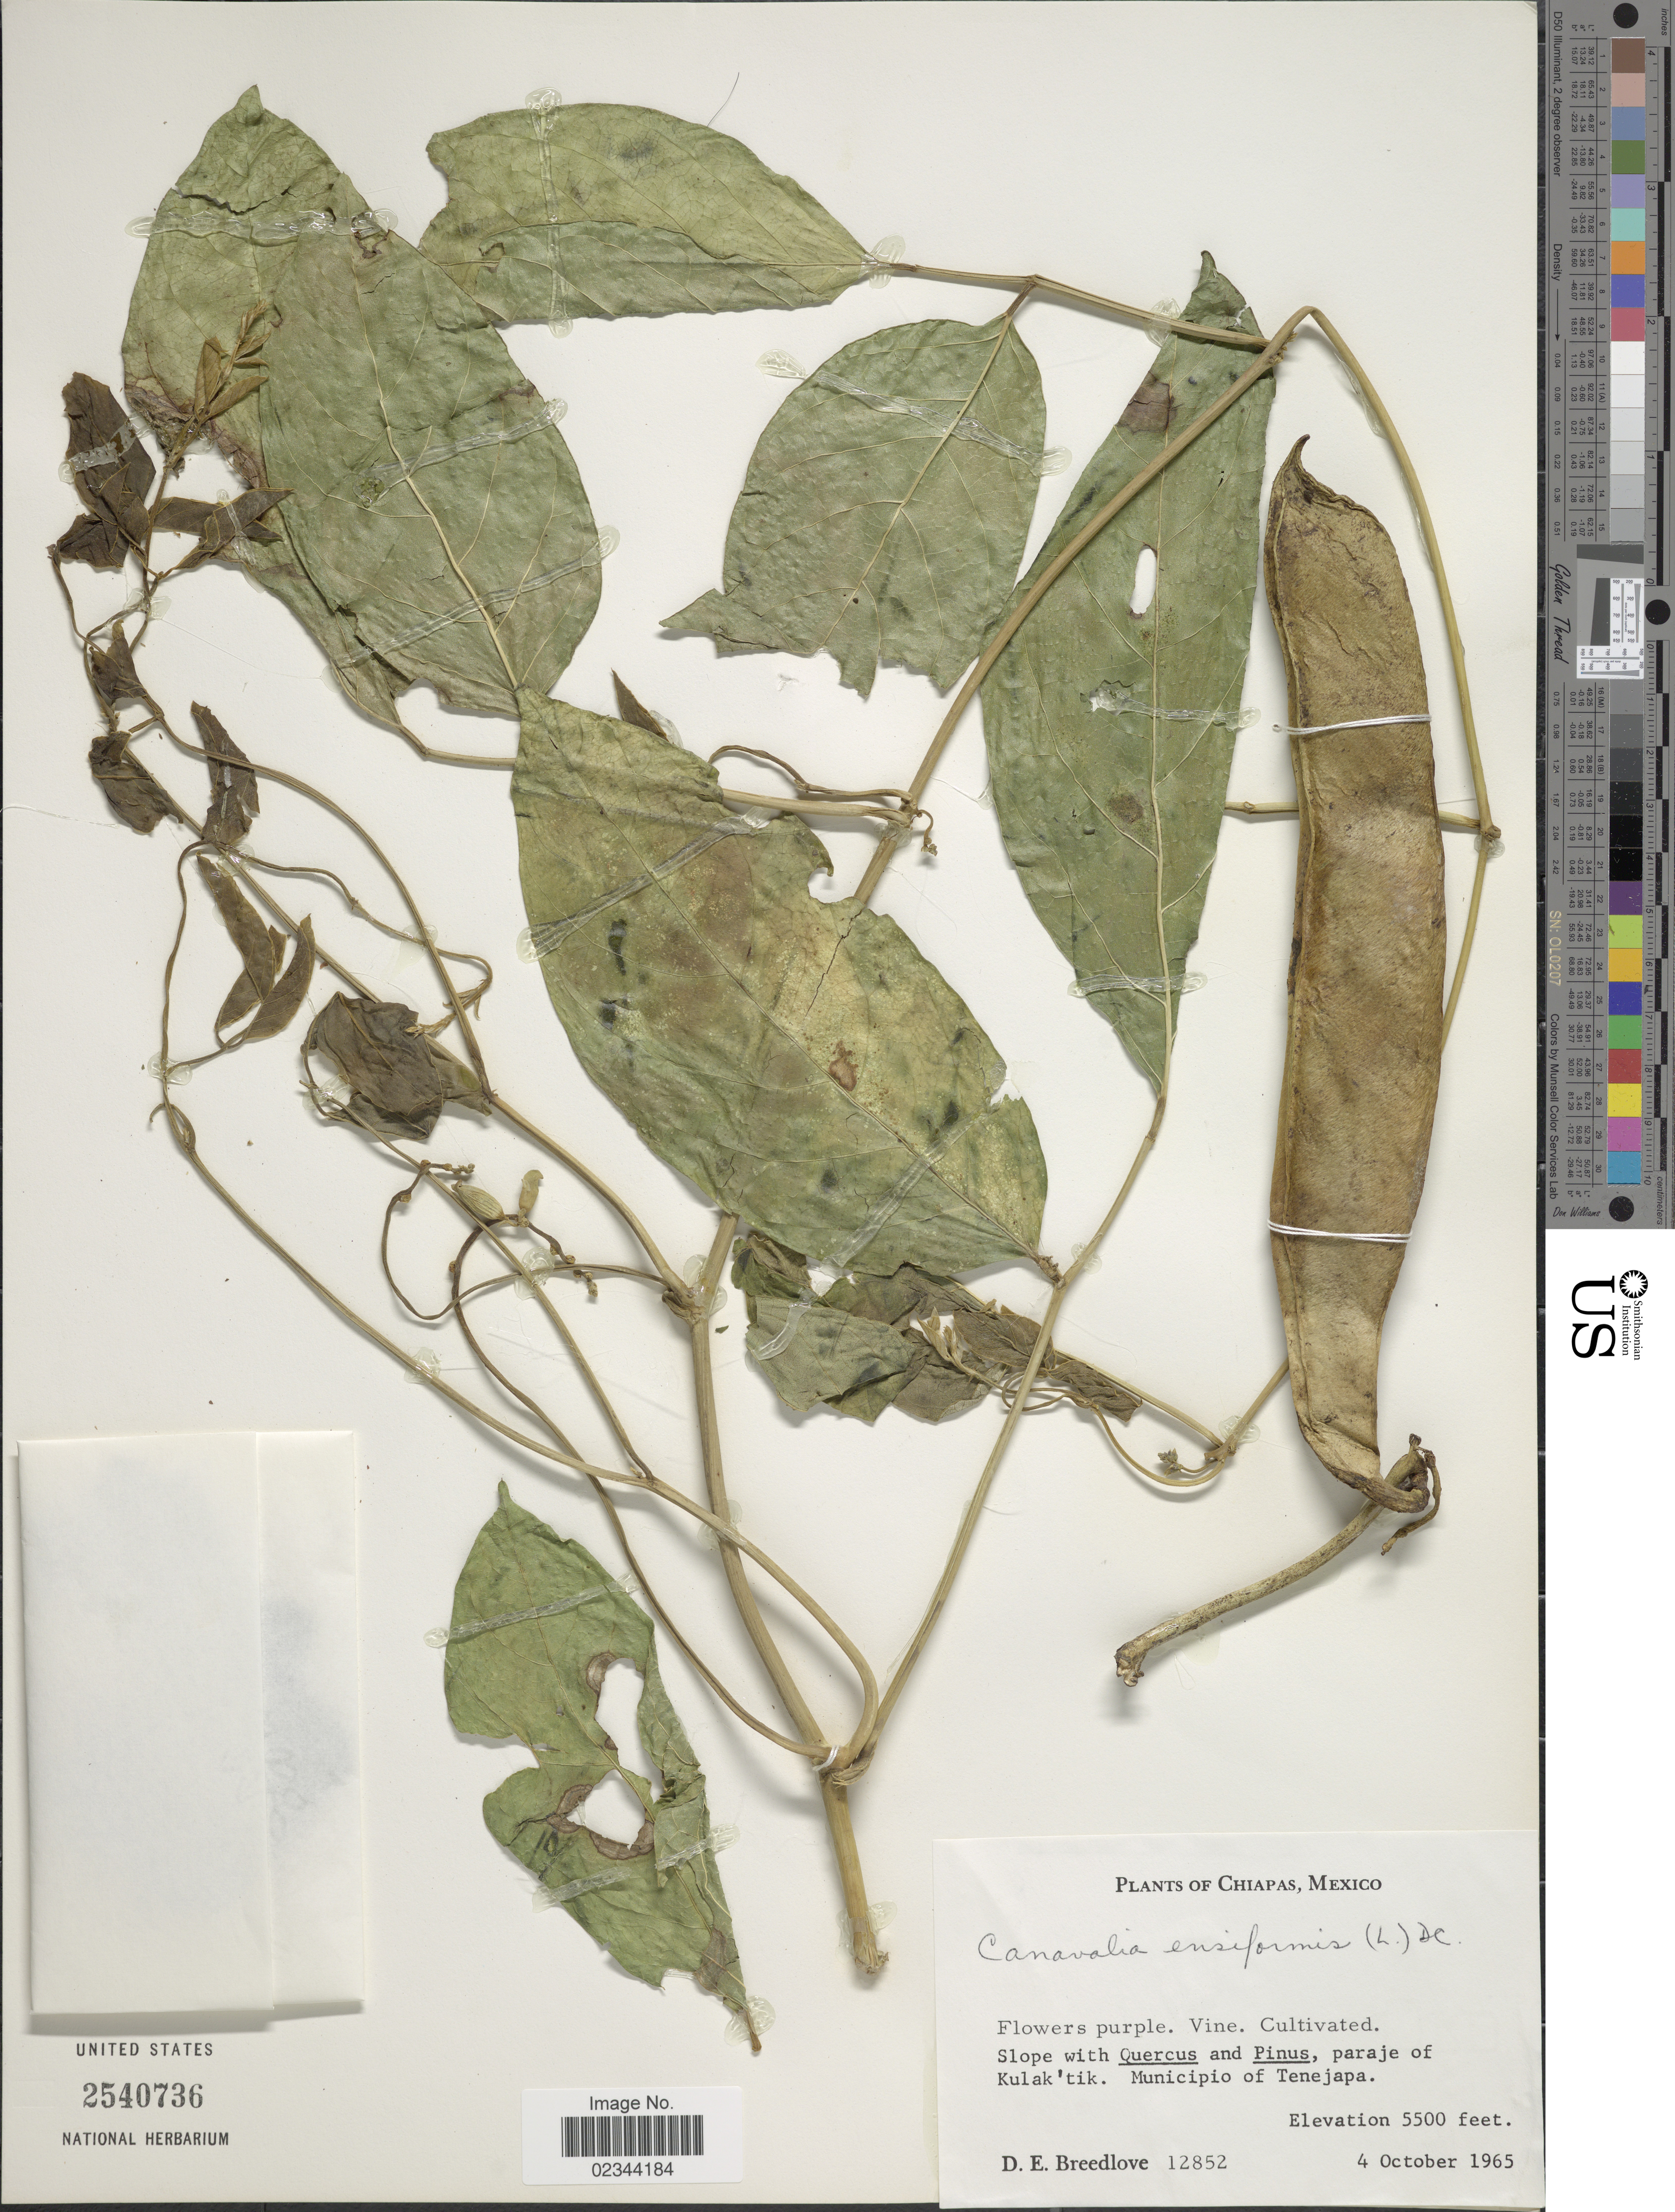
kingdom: Plantae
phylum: Tracheophyta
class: Magnoliopsida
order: Fabales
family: Fabaceae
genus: Canavalia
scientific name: Canavalia ensiformis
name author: (L.) DC.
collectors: D. E. Breedlove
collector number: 12852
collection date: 1965-10-04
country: Mexico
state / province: Chiapas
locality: Paraje of Kual'tik. Municipio of Tenejapa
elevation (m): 1676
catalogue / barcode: US 2540736